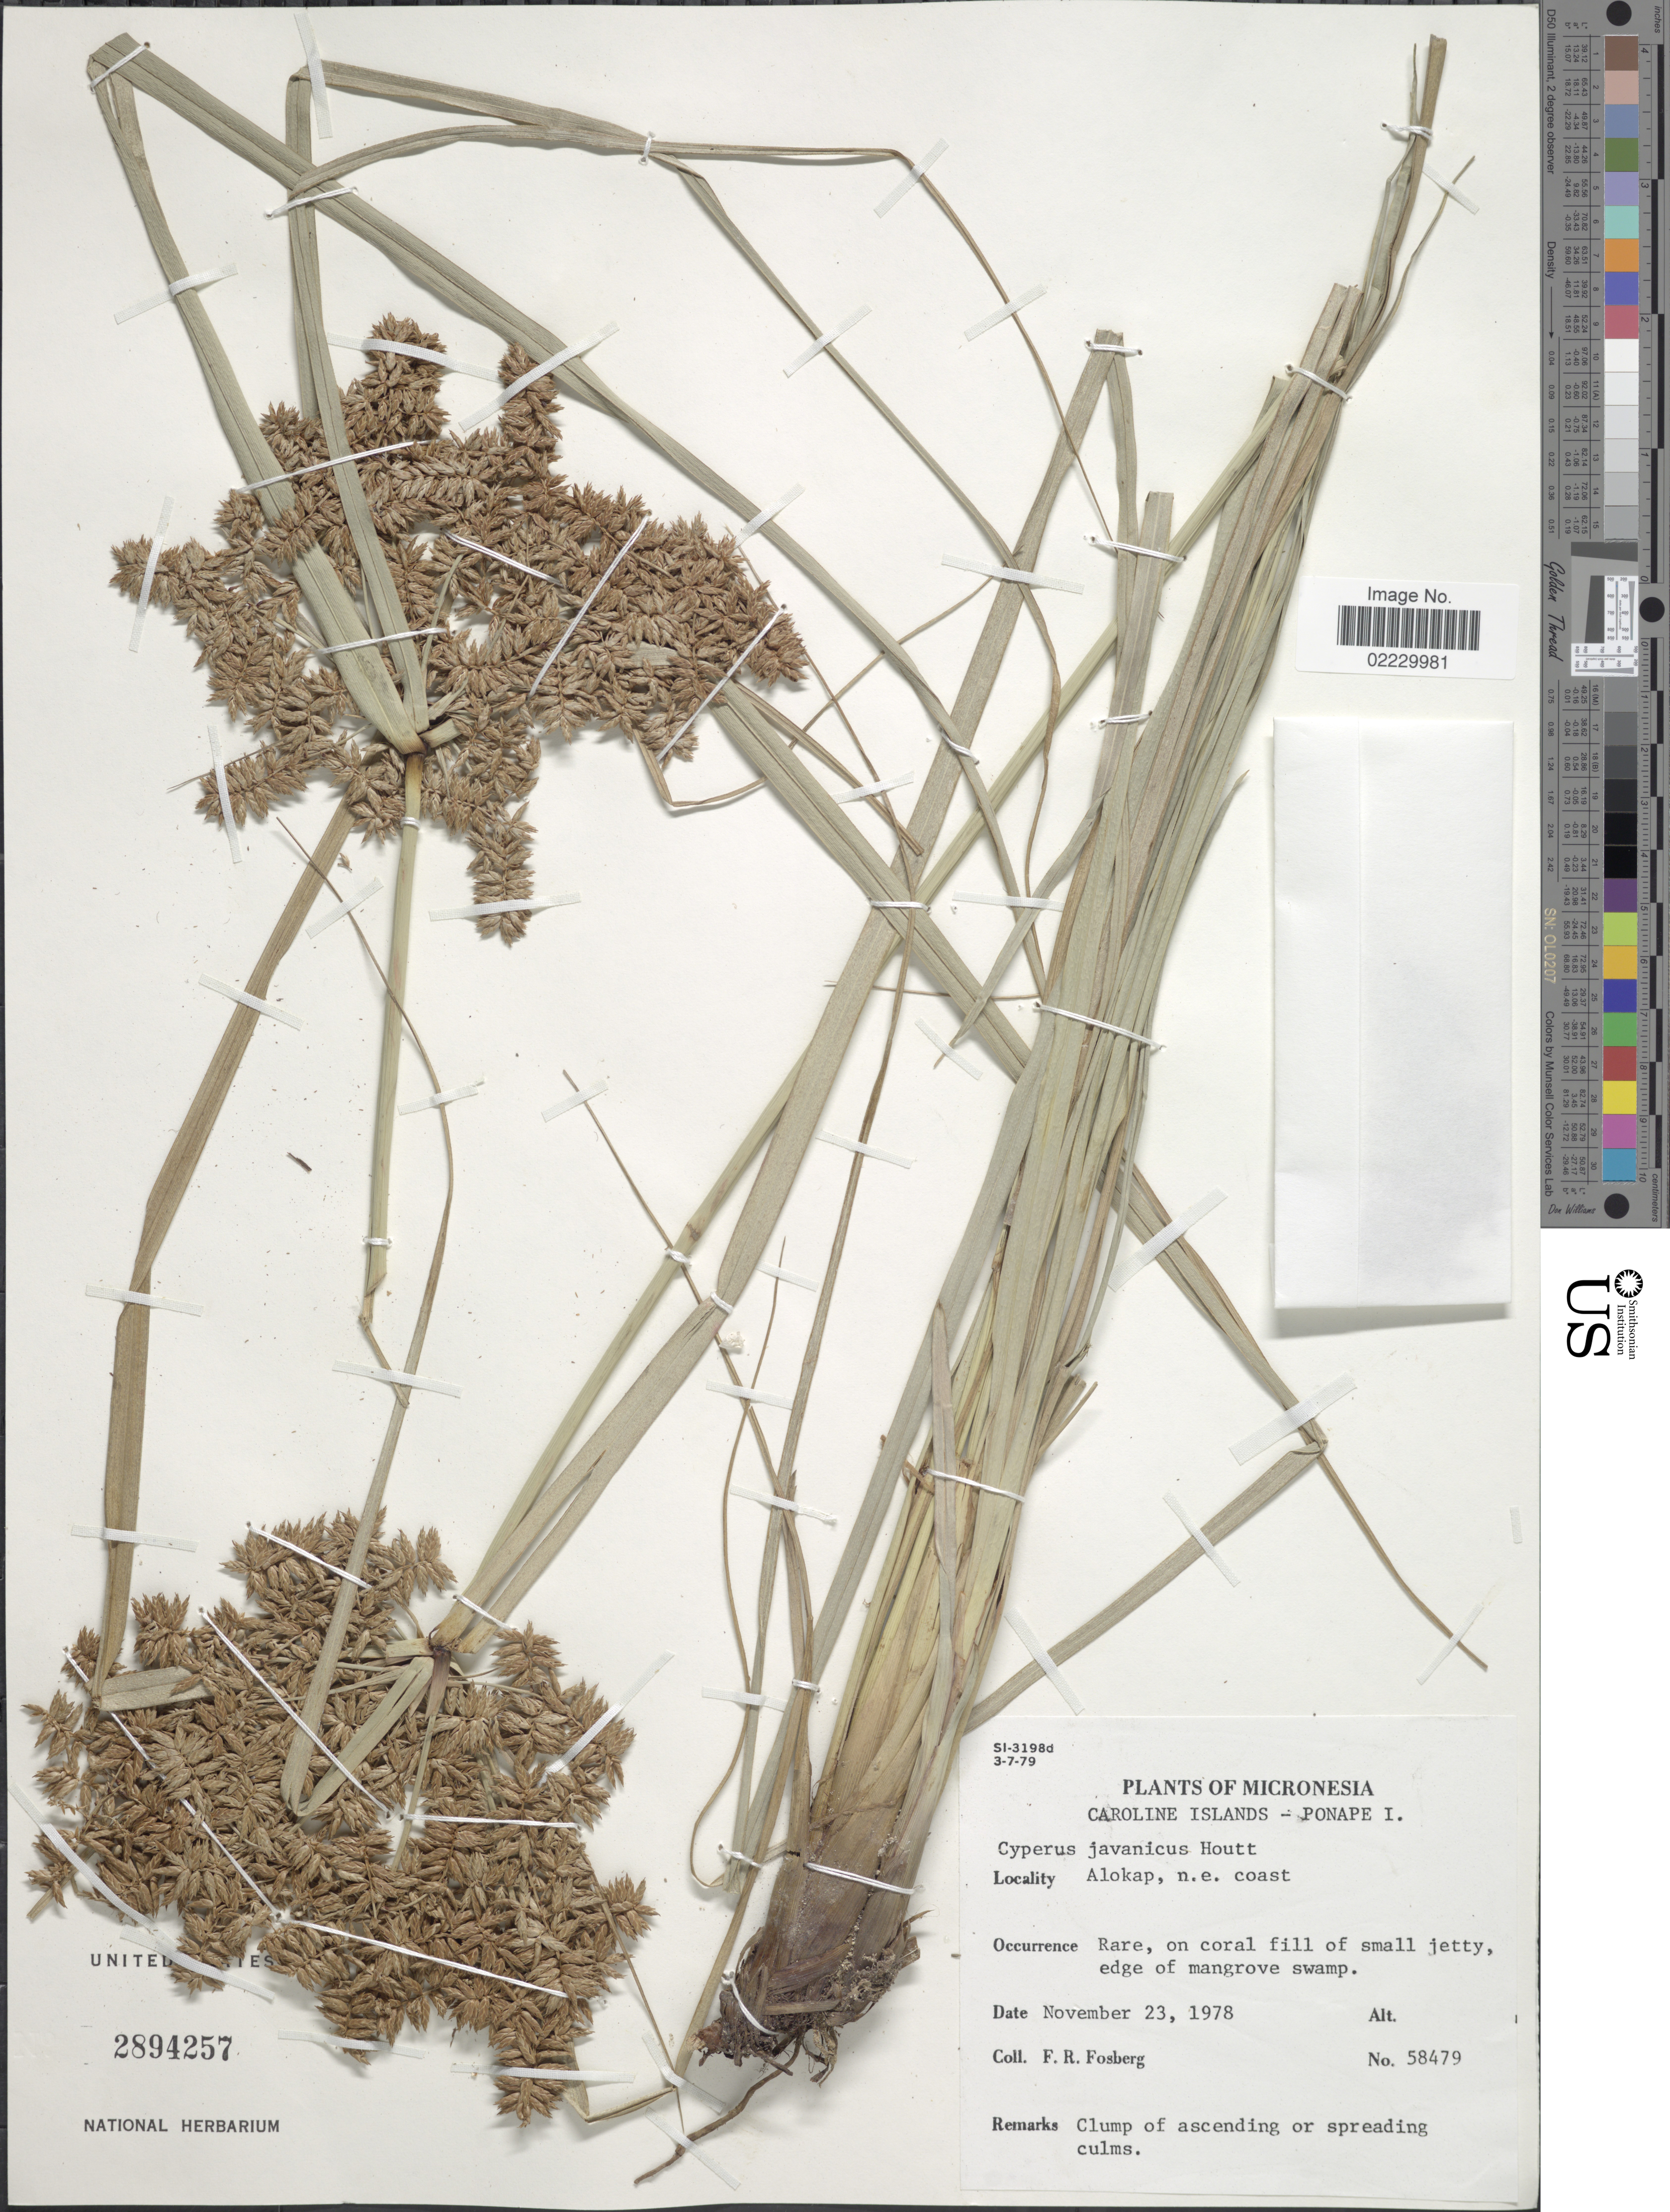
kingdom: Plantae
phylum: Tracheophyta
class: Liliopsida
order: Poales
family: Cyperaceae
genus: Cyperus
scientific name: Cyperus javanicus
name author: Houtt.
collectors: F. R. Fosberg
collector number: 58479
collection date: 1978-11-23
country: Micronesia, Federated States of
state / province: Pohnpei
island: Pohnpei [Ponape]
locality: Caroline Islands - Ponape I. Alokap, n. e. coast. Micronesia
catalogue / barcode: US 2894257